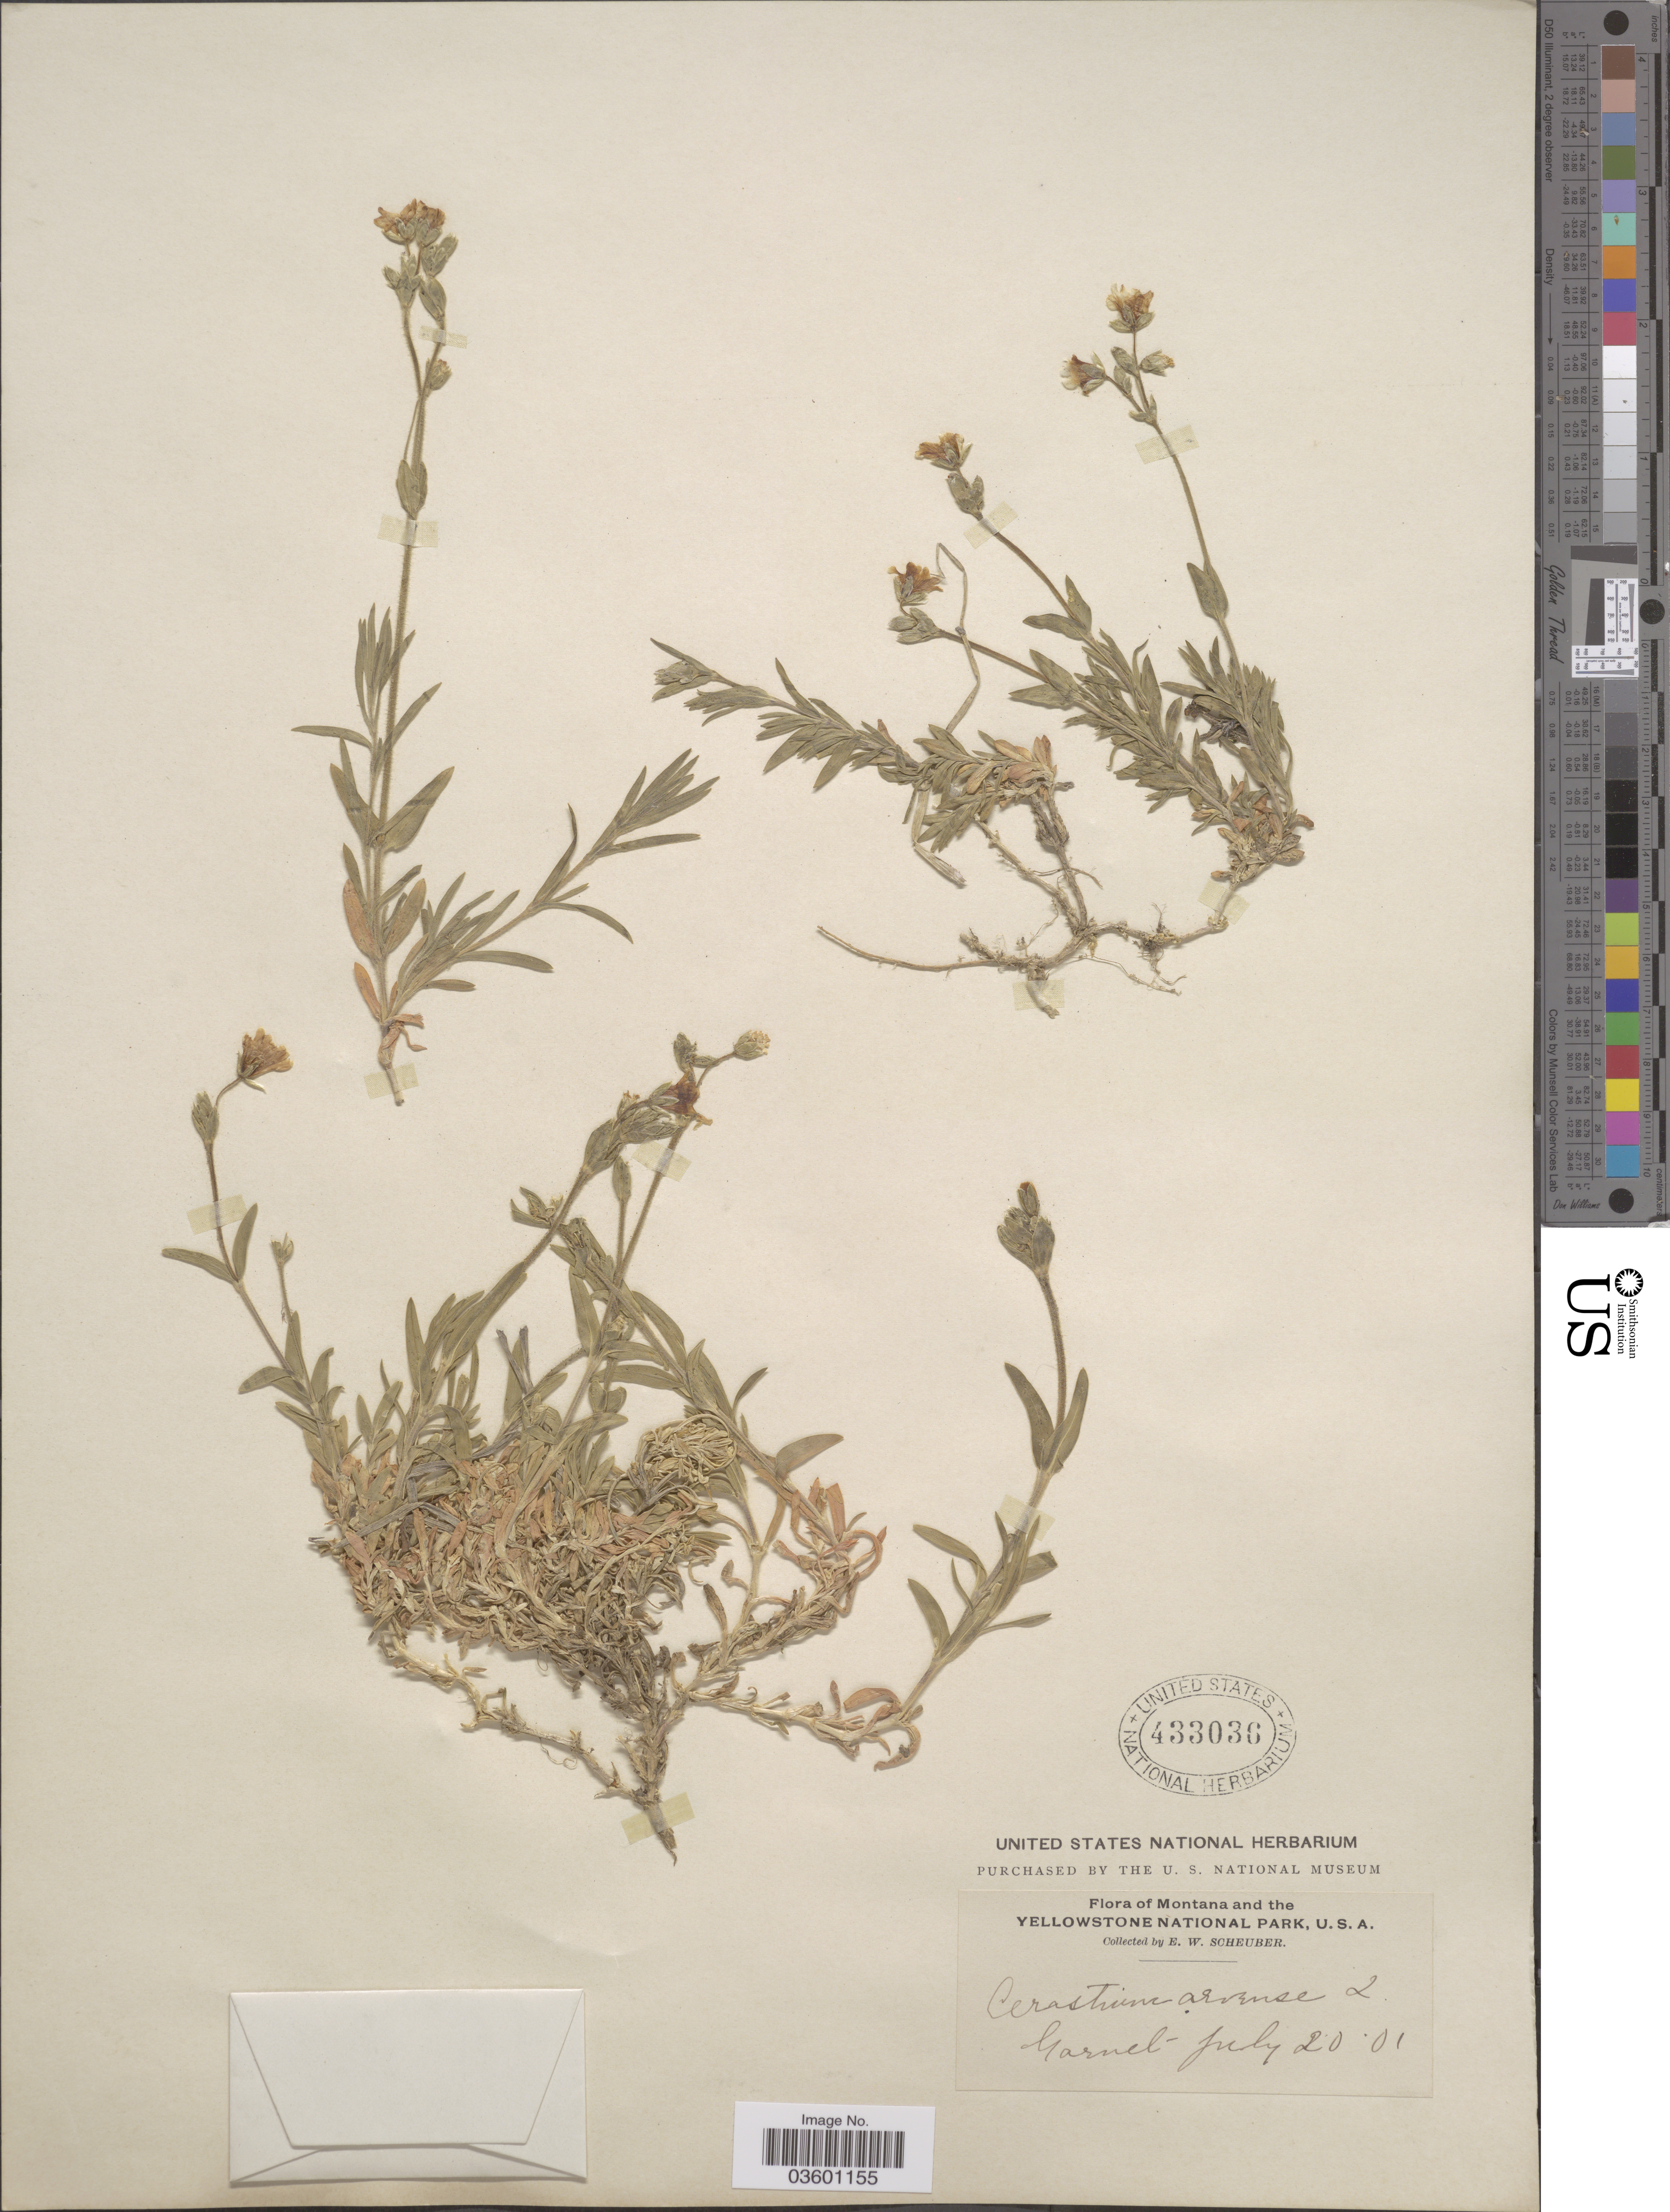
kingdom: Plantae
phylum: Tracheophyta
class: Magnoliopsida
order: Caryophyllales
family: Caryophyllaceae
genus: Cerastium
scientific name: Cerastium arvense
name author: L.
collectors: E. Scheuber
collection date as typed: Transcribed d/m/y: 20/7/1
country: United States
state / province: Montana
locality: Yellowstone National Park, U. S. A. Garnet.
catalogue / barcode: US 433036